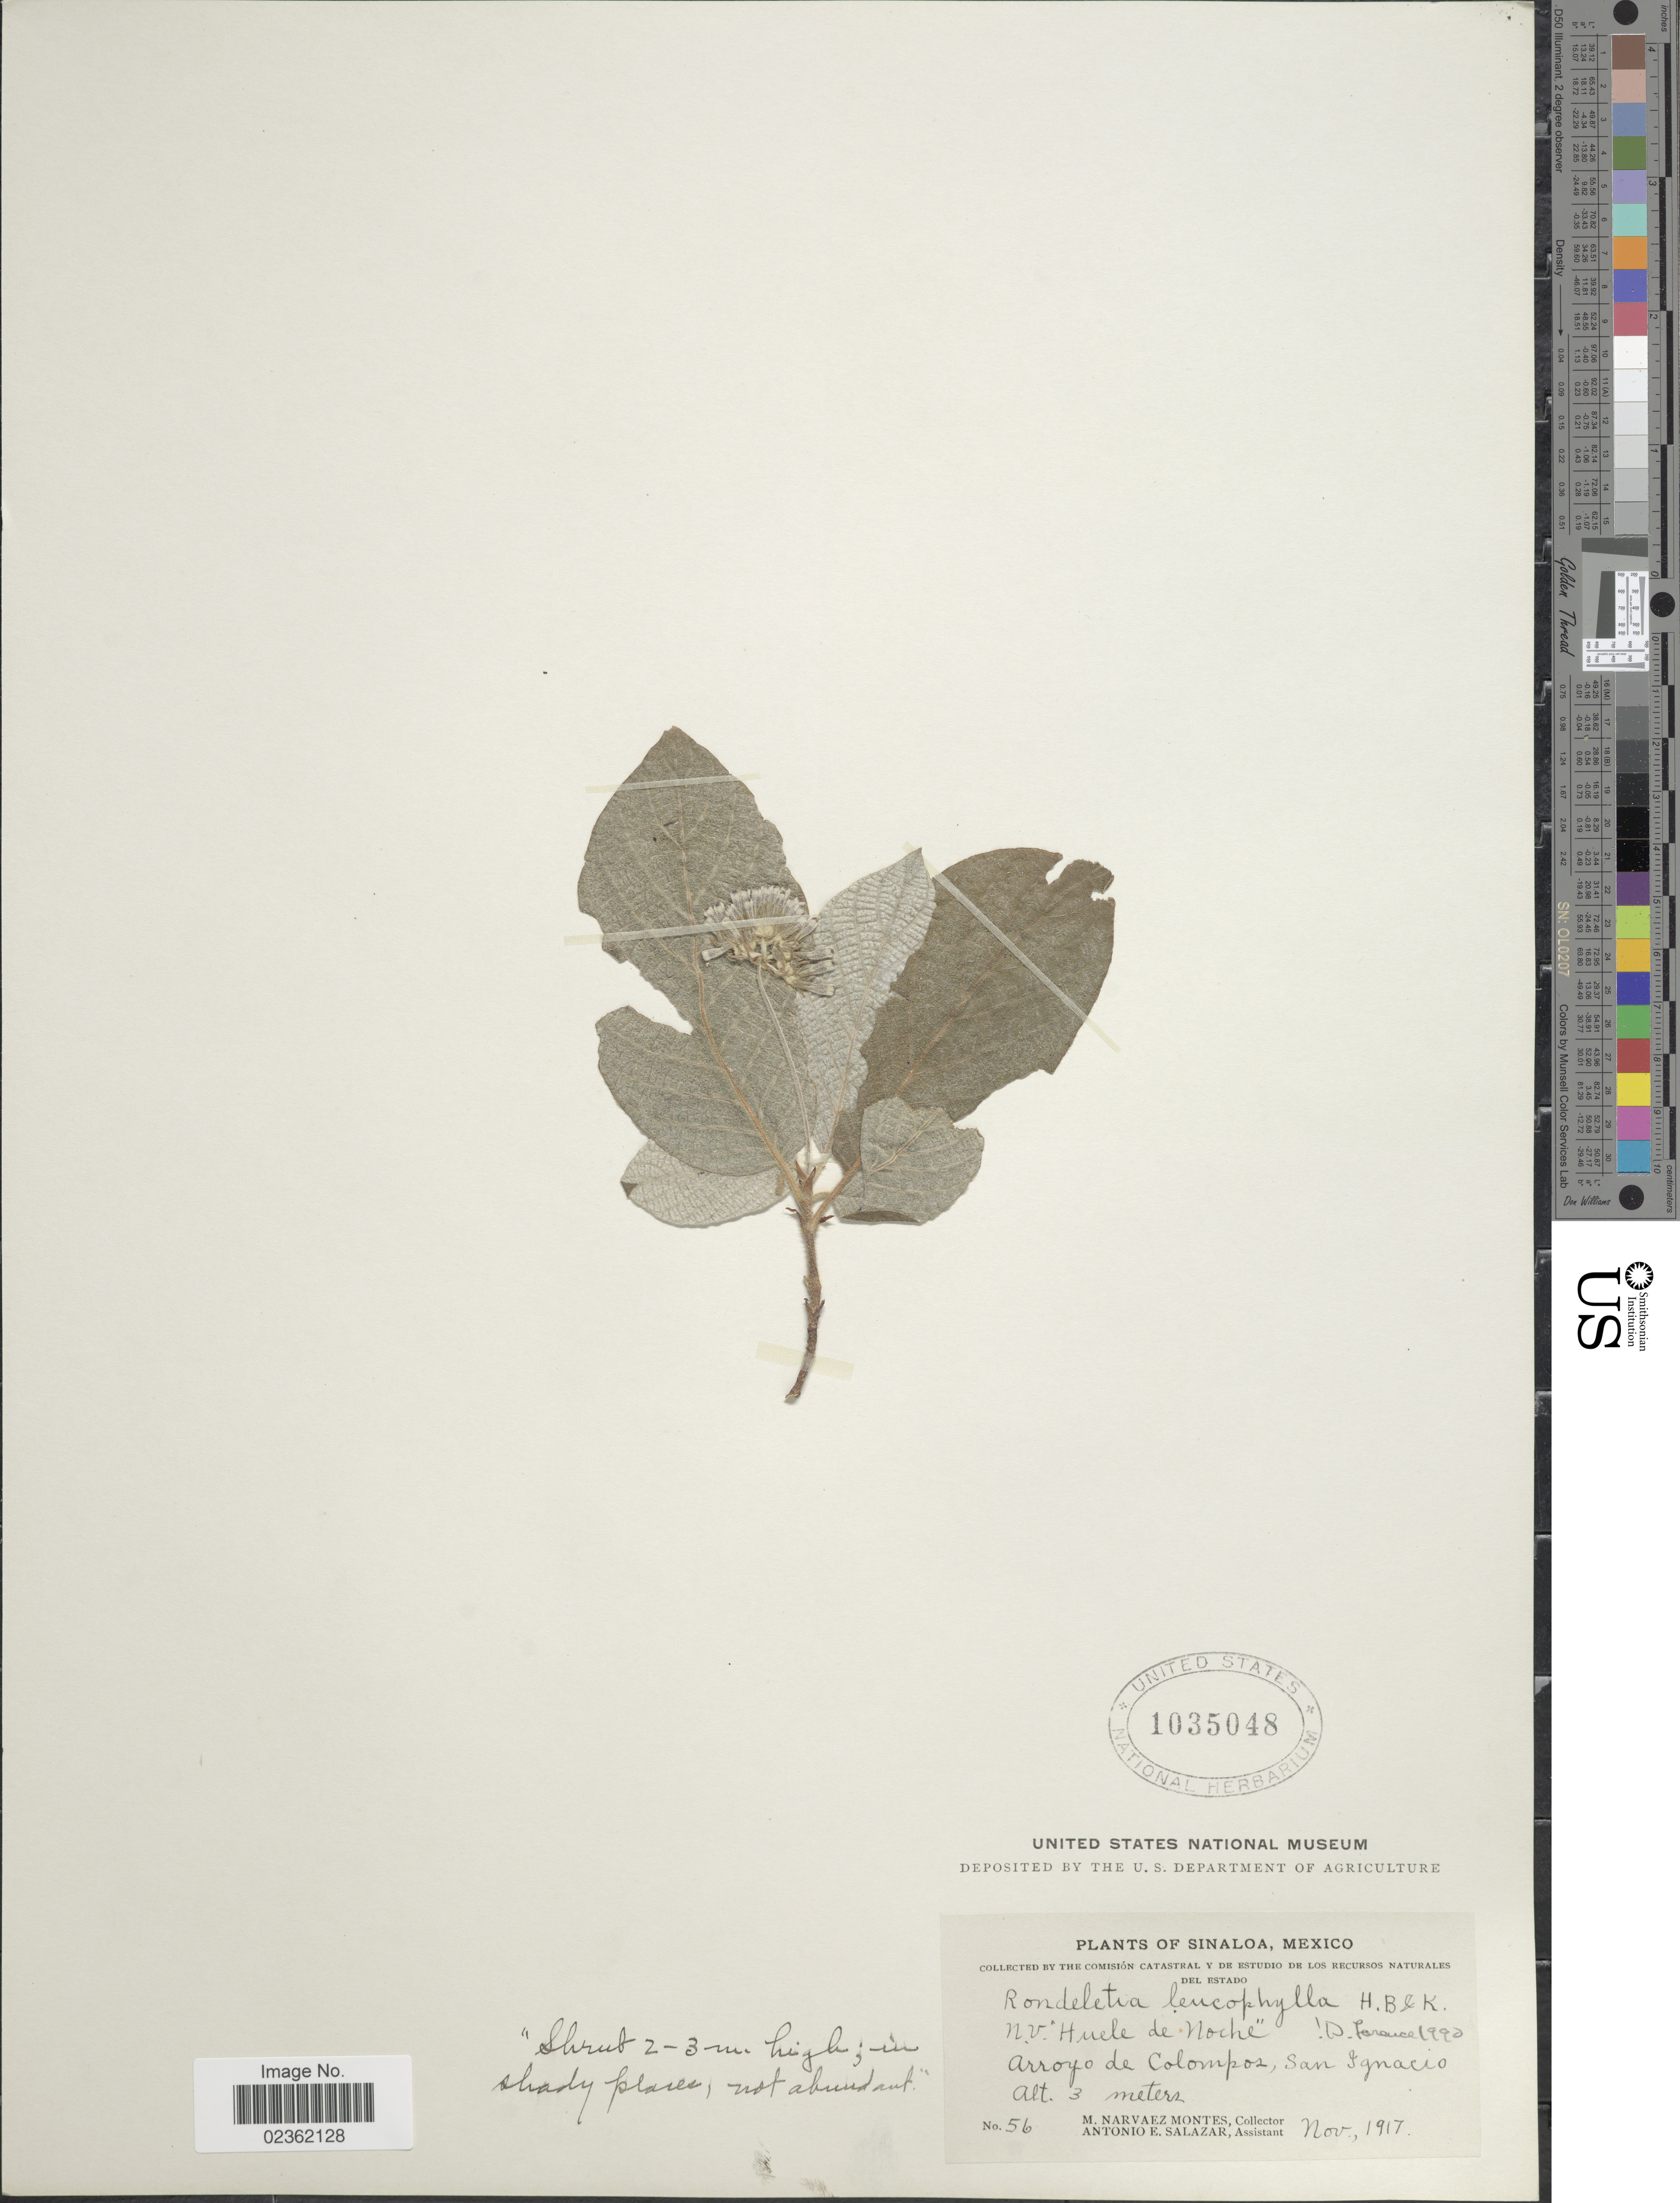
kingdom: Plantae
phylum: Tracheophyta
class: Magnoliopsida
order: Gentianales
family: Rubiaceae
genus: Rondeletia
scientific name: Rondeletia leucophylla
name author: Kunth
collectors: M. Narvaez-Montes & A. E. Salazar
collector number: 56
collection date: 1917-11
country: Mexico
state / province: Sinaloa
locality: Arroyo de Colompos, San Ignacio.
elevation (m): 3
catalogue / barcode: US 1035048